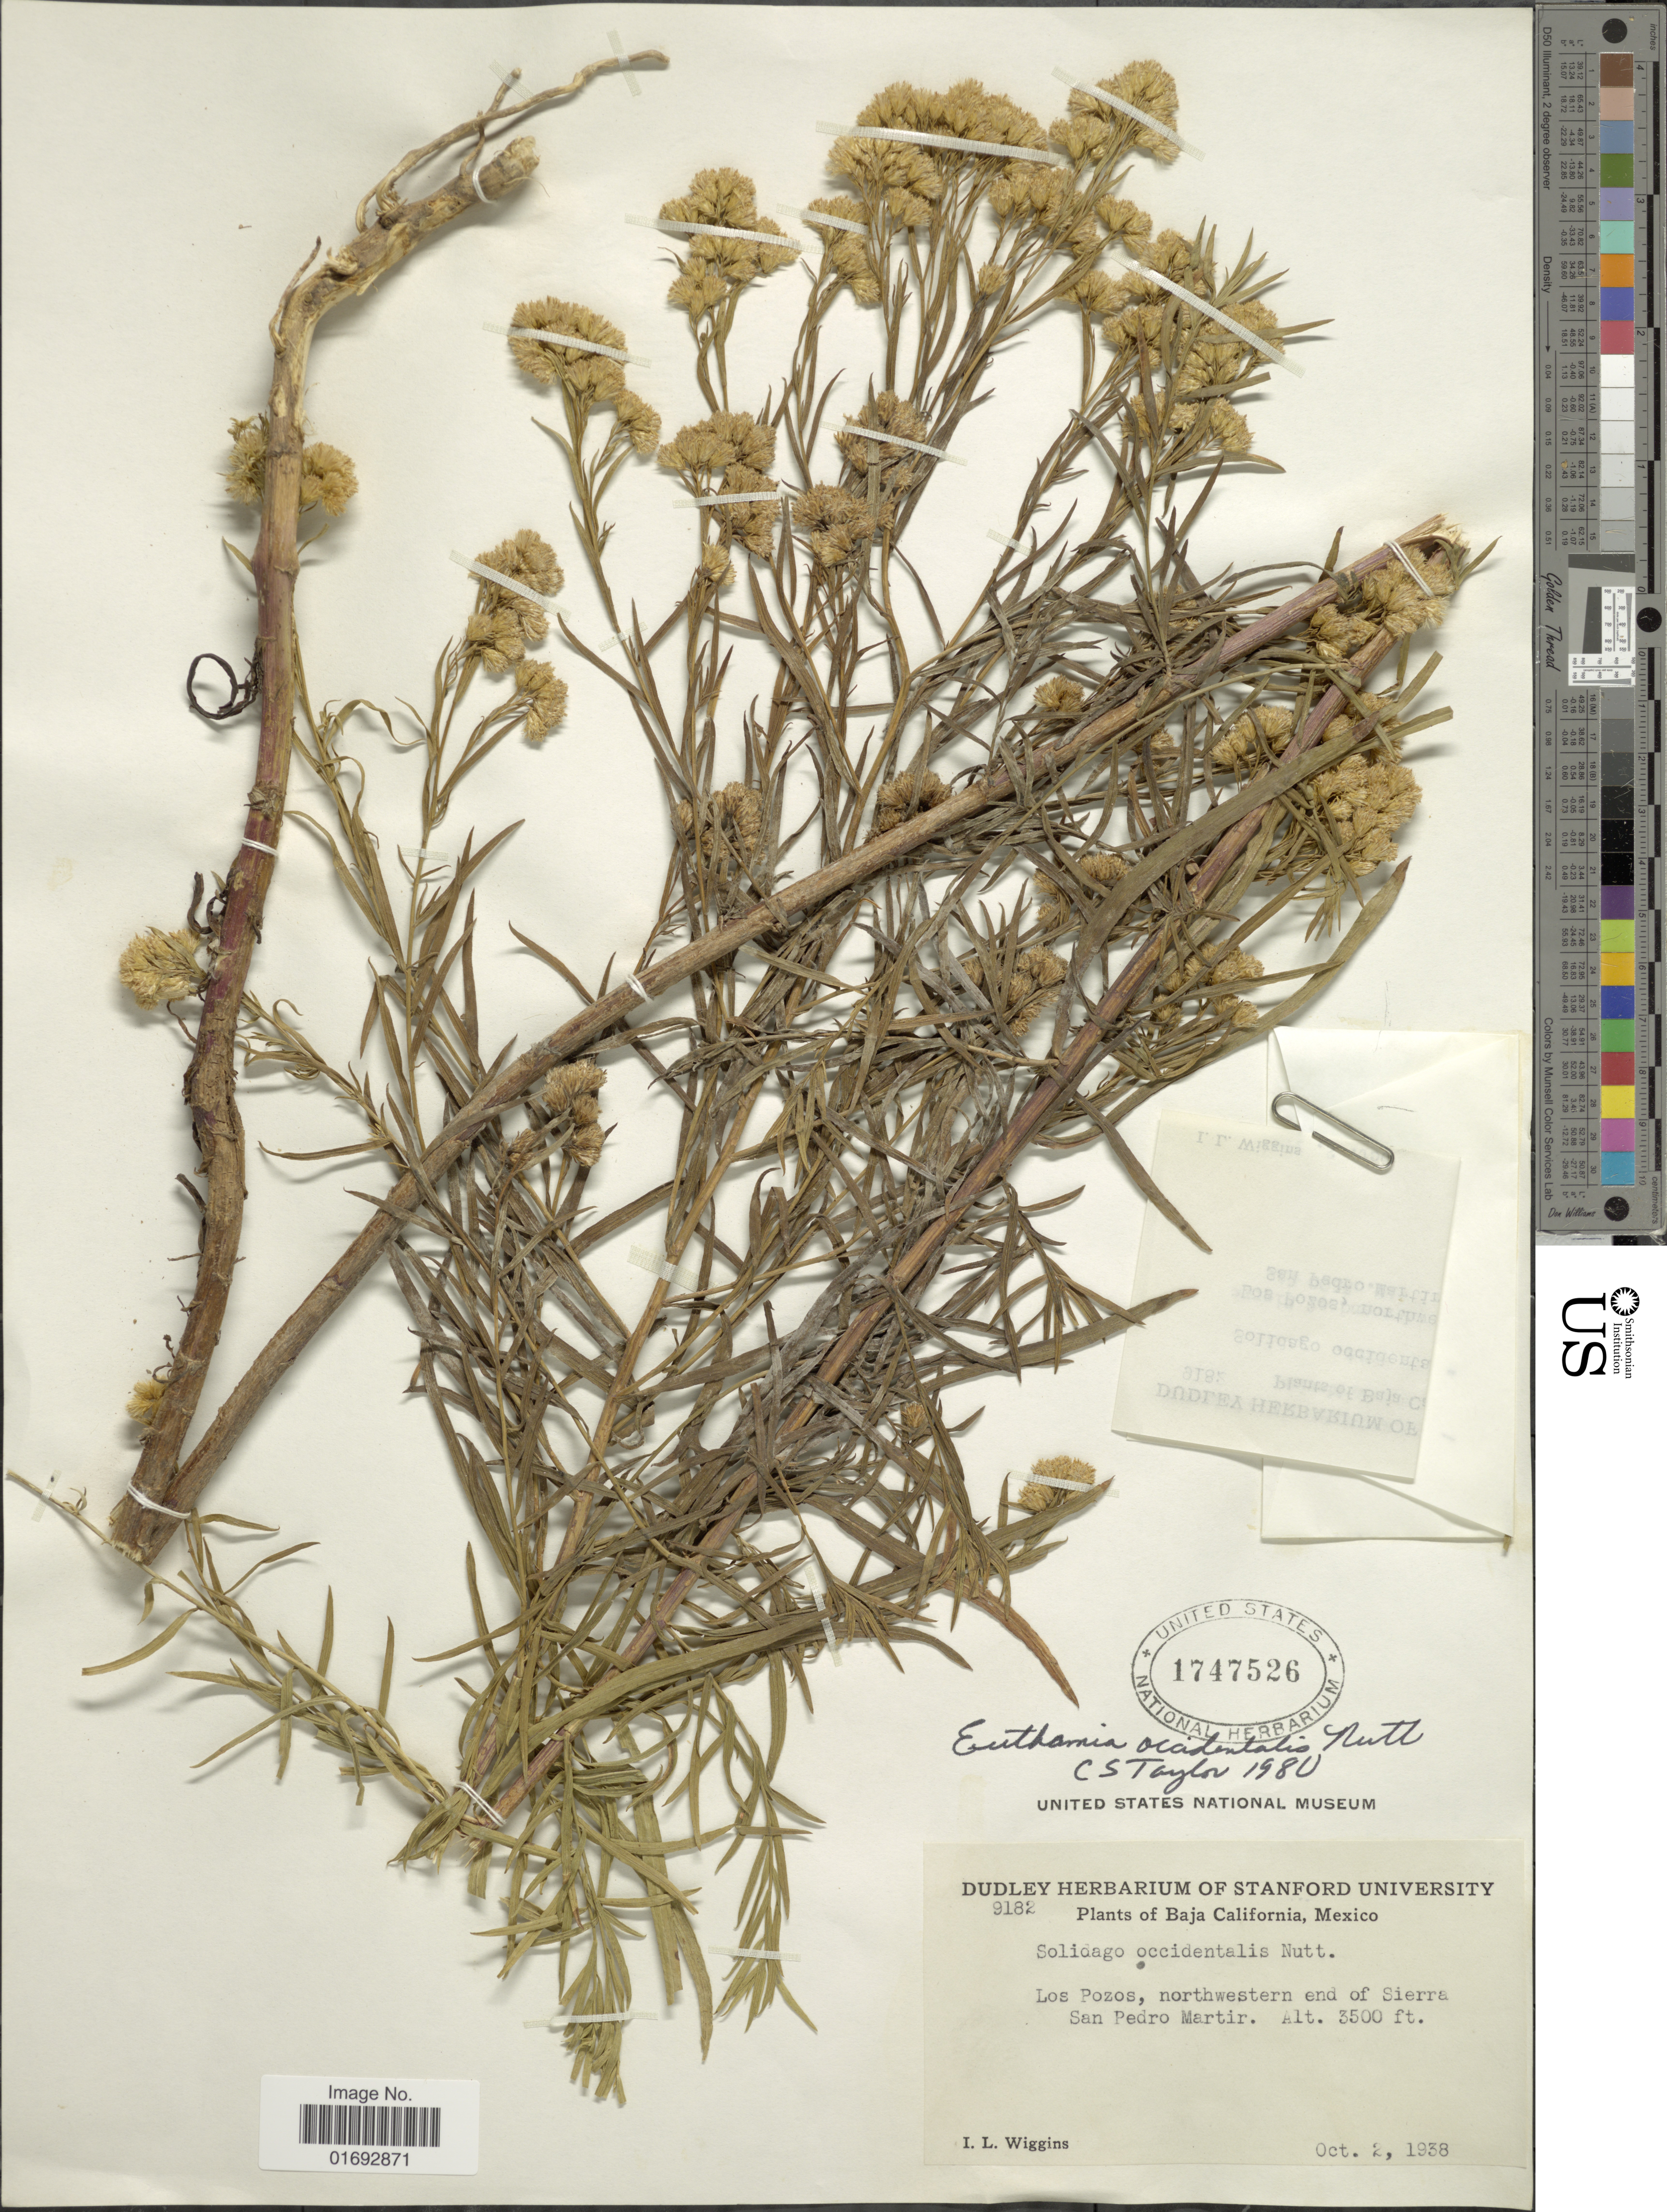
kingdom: Plantae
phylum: Tracheophyta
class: Magnoliopsida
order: Asterales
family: Asteraceae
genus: Euthamia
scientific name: Euthamia occidentalis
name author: Nutt.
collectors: I. L. Wiggins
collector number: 9182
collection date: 1938-10-02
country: Mexico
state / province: Baja California Sur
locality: Los Pozos, northwestern end of Sierra San Pedro Martir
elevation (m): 1067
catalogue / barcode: US 1747526